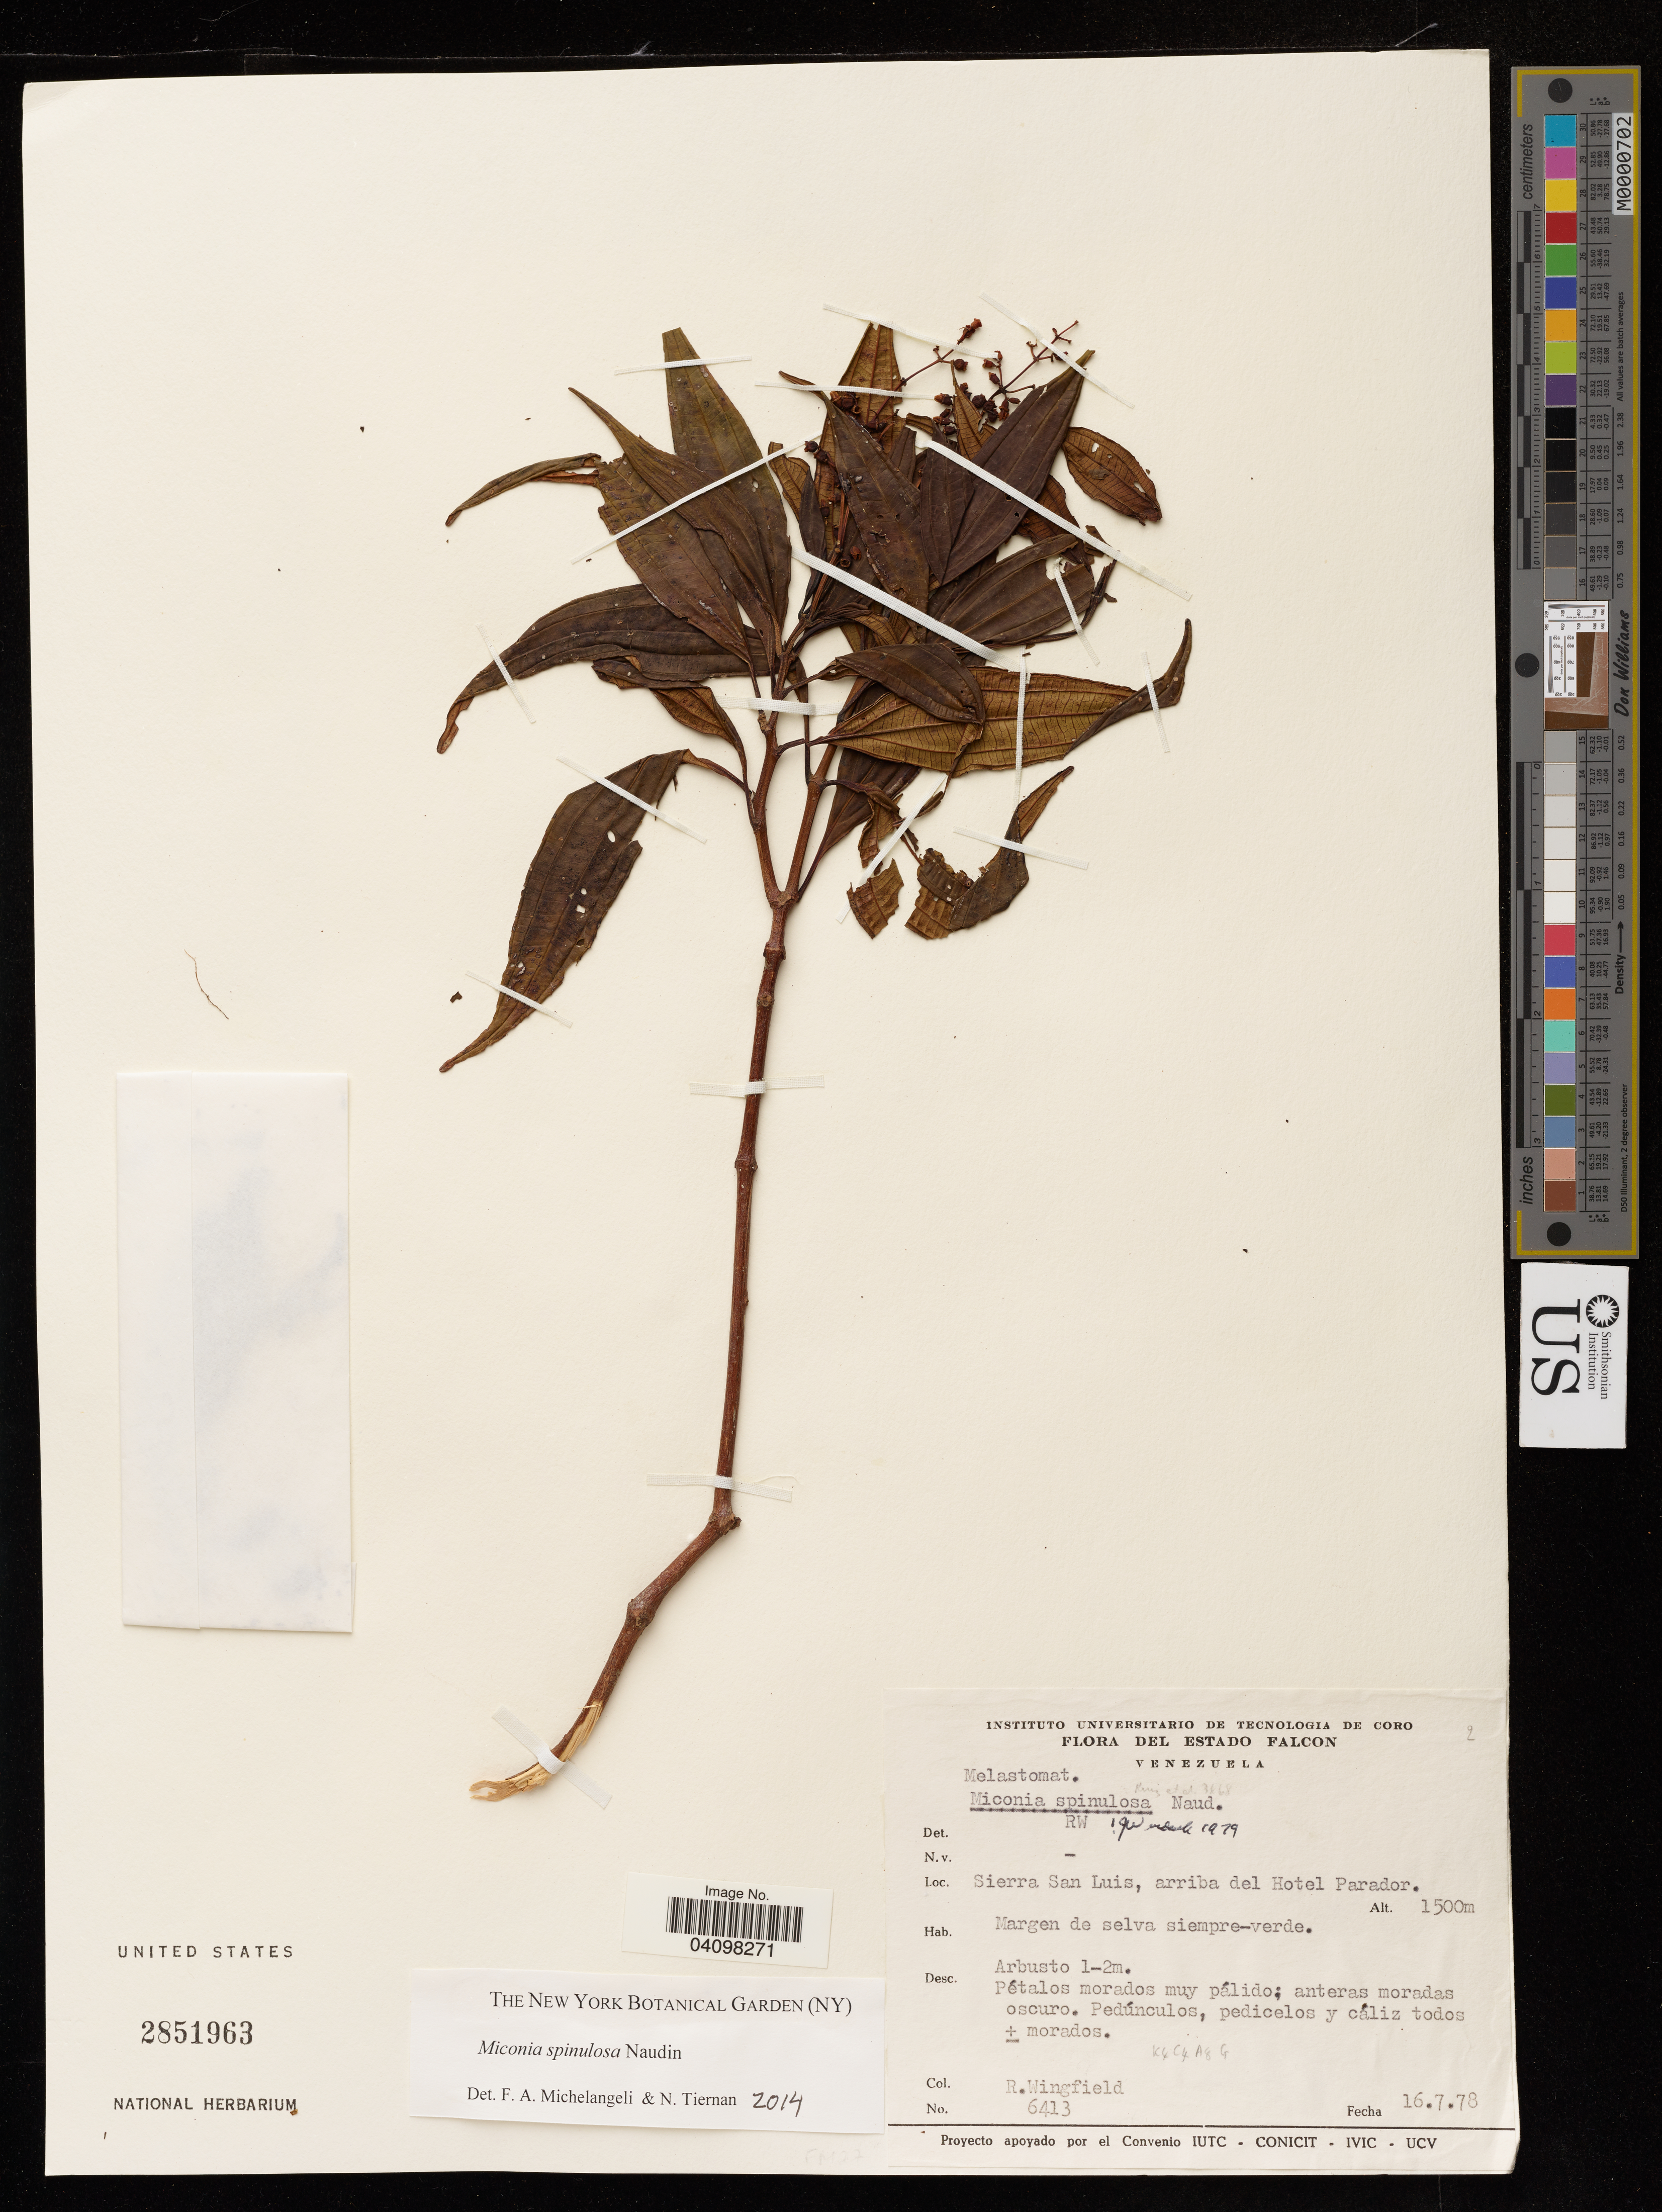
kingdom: Plantae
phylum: Tracheophyta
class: Magnoliopsida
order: Myrtales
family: Melastomataceae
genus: Miconia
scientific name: Miconia spinulosa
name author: Naudin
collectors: R. Wingfield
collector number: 6413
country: Venezuela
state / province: Falcon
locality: Sierra San Luis, arriba del Hotel Parador.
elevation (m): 1500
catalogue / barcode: US 2851963